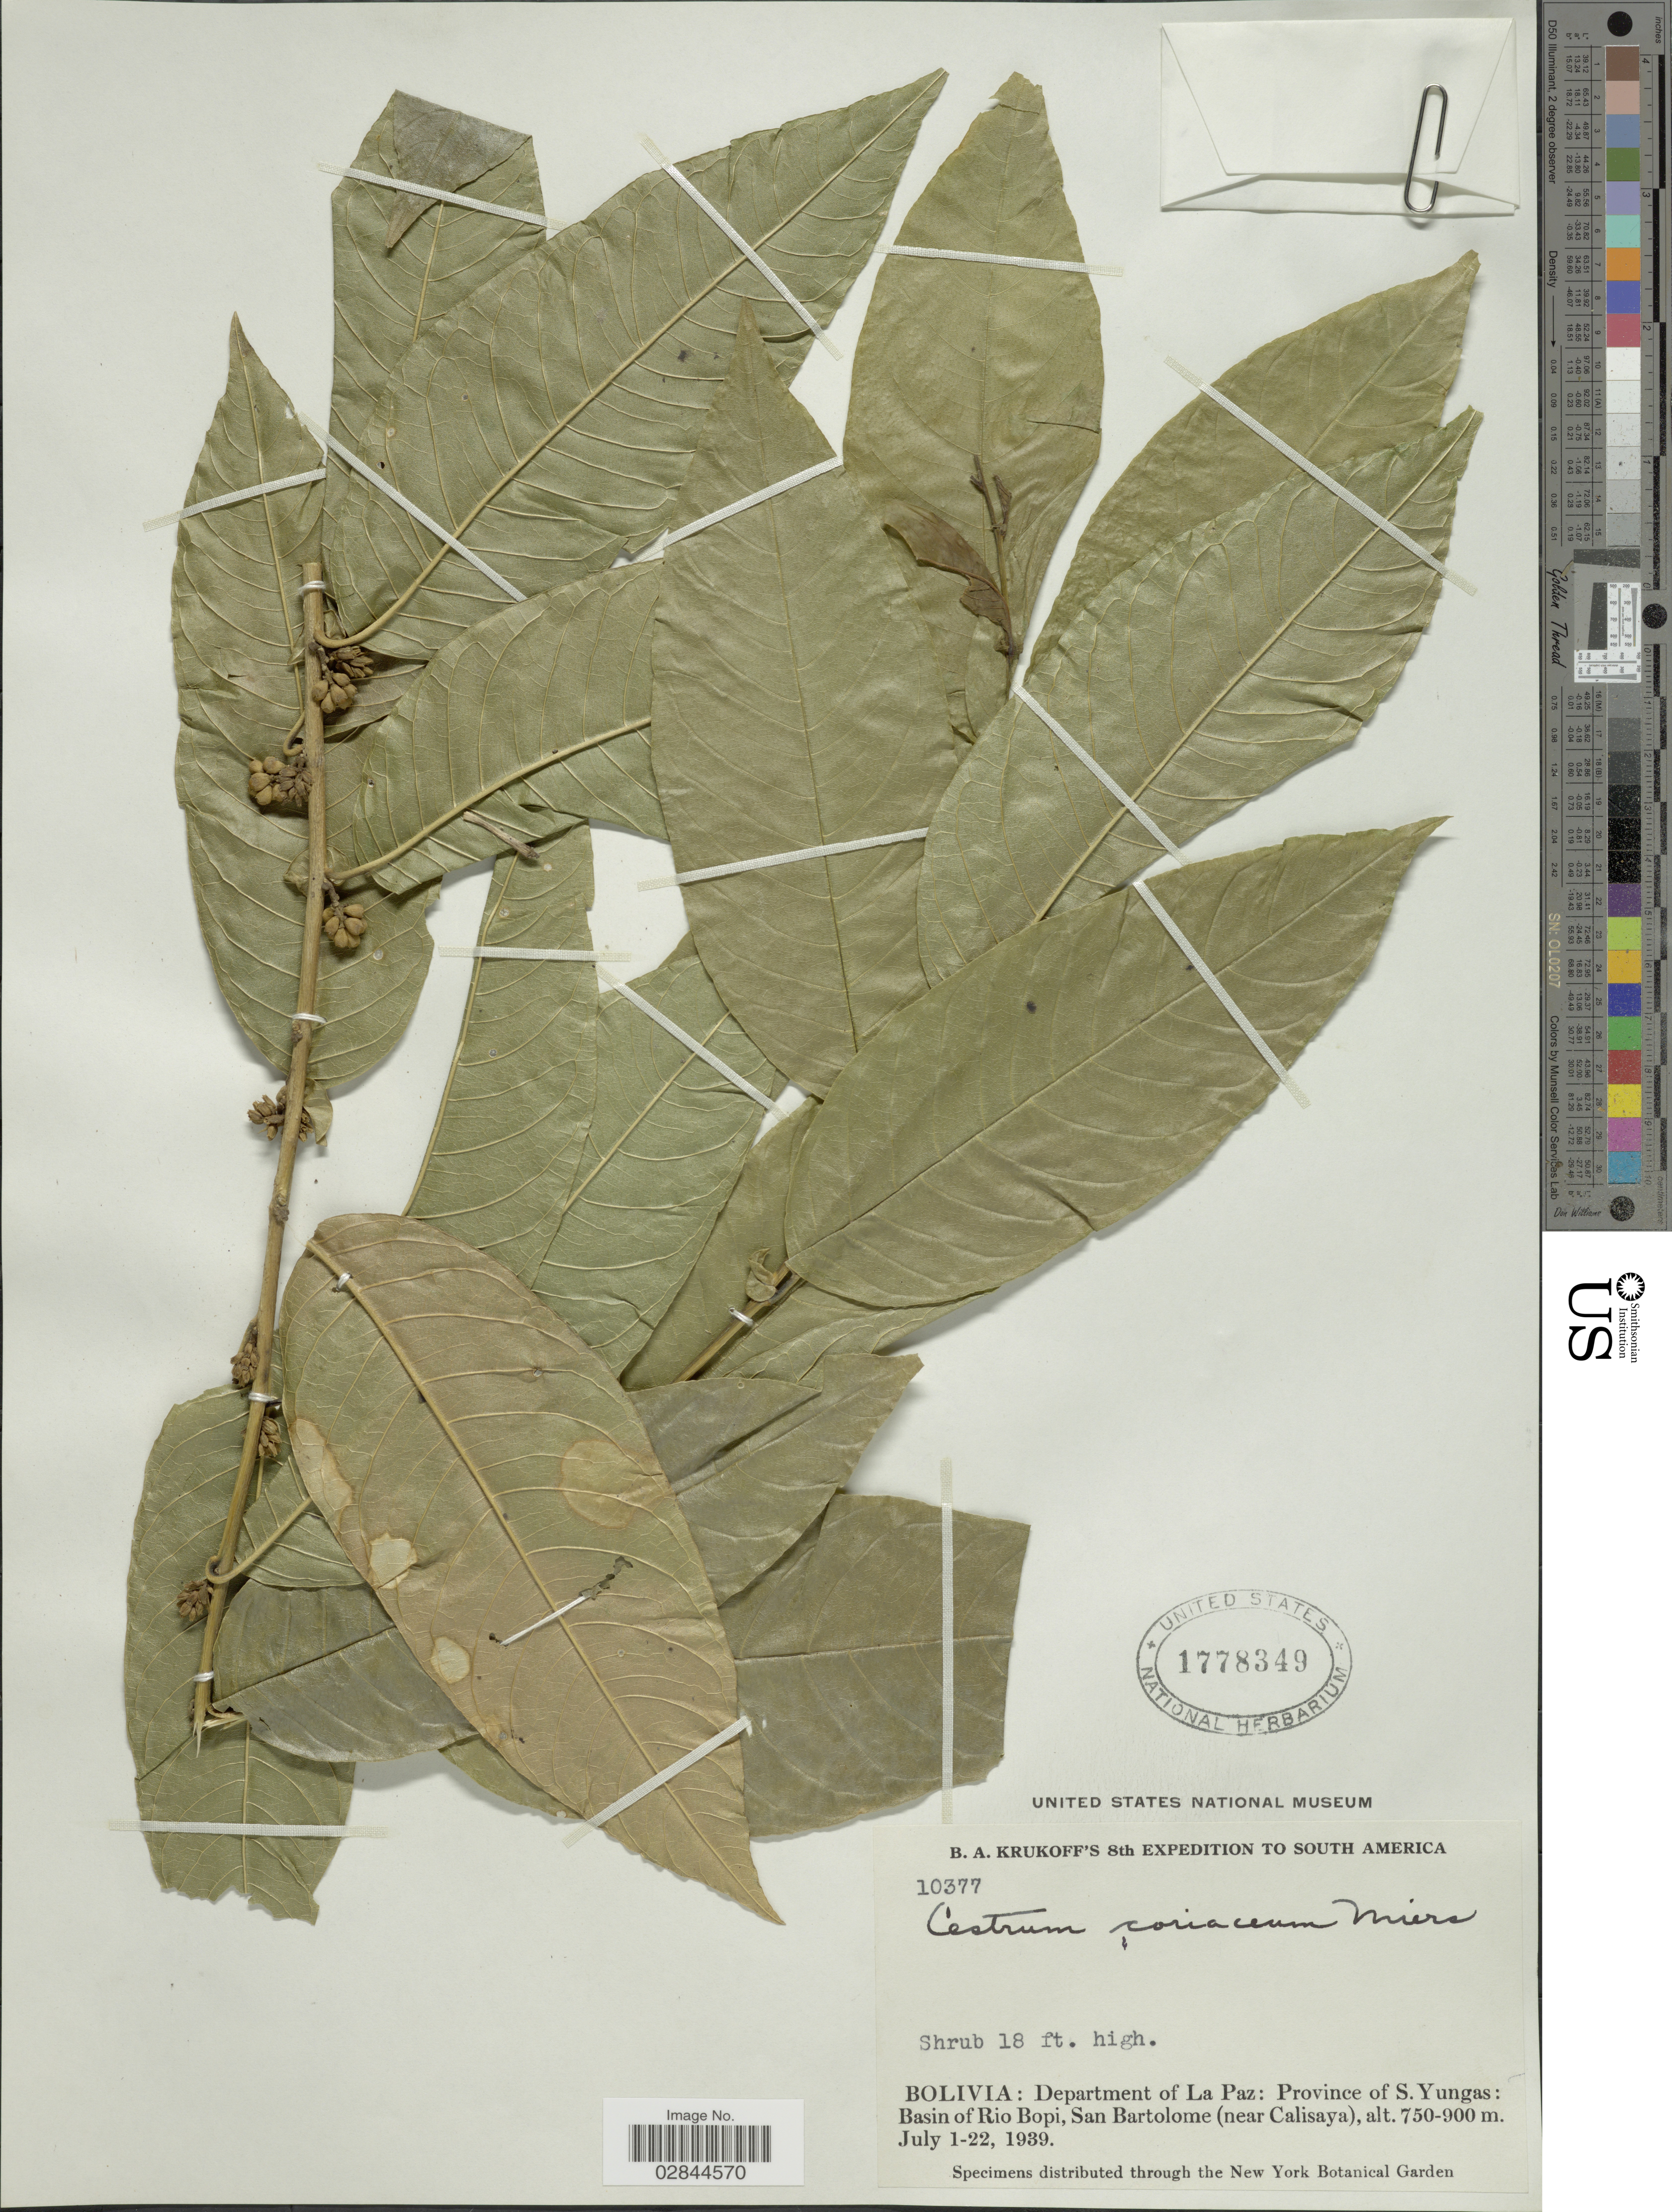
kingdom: Plantae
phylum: Tracheophyta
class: Magnoliopsida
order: Solanales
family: Solanaceae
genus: Cestrum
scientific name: Cestrum coriaceum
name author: Miers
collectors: B. A. Krukoff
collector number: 10377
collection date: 1939-07-01/1939-07-22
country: Bolivia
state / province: La Paz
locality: Department of La Paz: Province of S. Yungas: Basin of Rio Bopi, San Bartolome (near Calisaya).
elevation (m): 750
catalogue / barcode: US 1778349